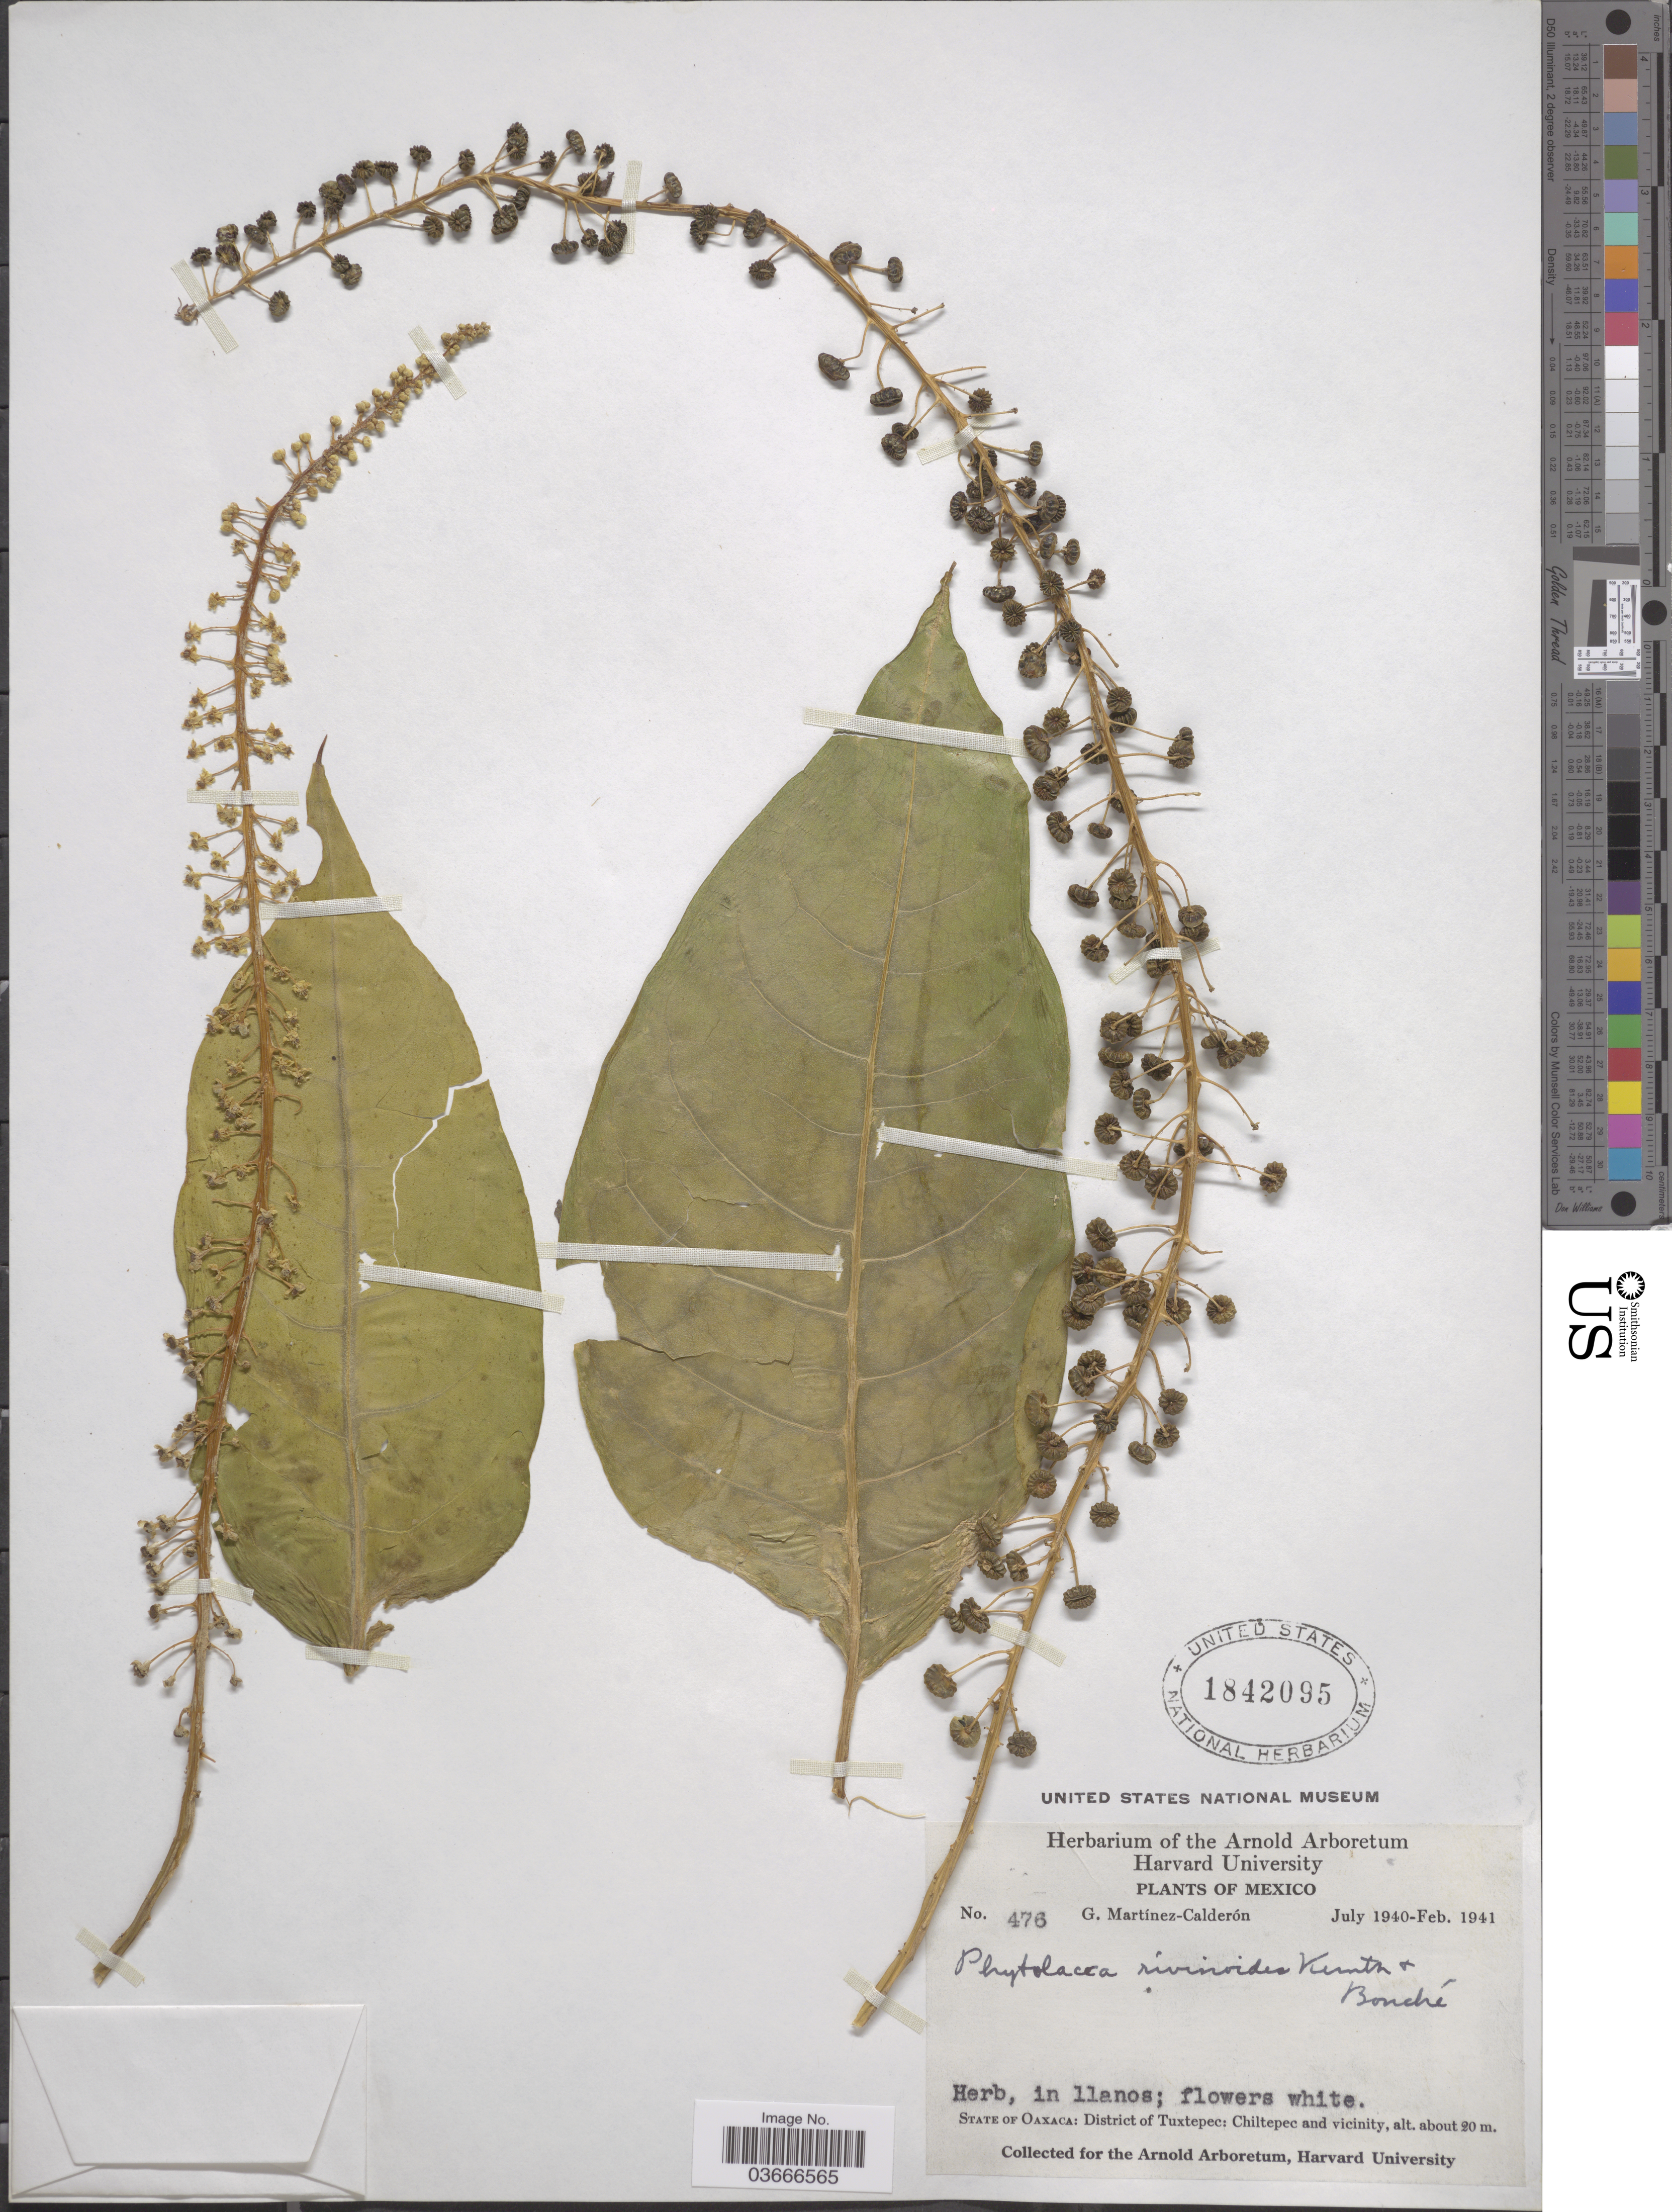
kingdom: Plantae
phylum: Tracheophyta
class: Magnoliopsida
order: Caryophyllales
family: Phytolaccaceae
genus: Phytolacca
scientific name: Phytolacca rivinoides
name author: Kunth & C.D. Bouché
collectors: G. Martínez Calderón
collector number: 476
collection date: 1940-07/1941-02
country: Mexico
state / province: Oaxaca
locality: District of Tuxtepec: Chiltepec and vicinity.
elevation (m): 20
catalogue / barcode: US 1842095